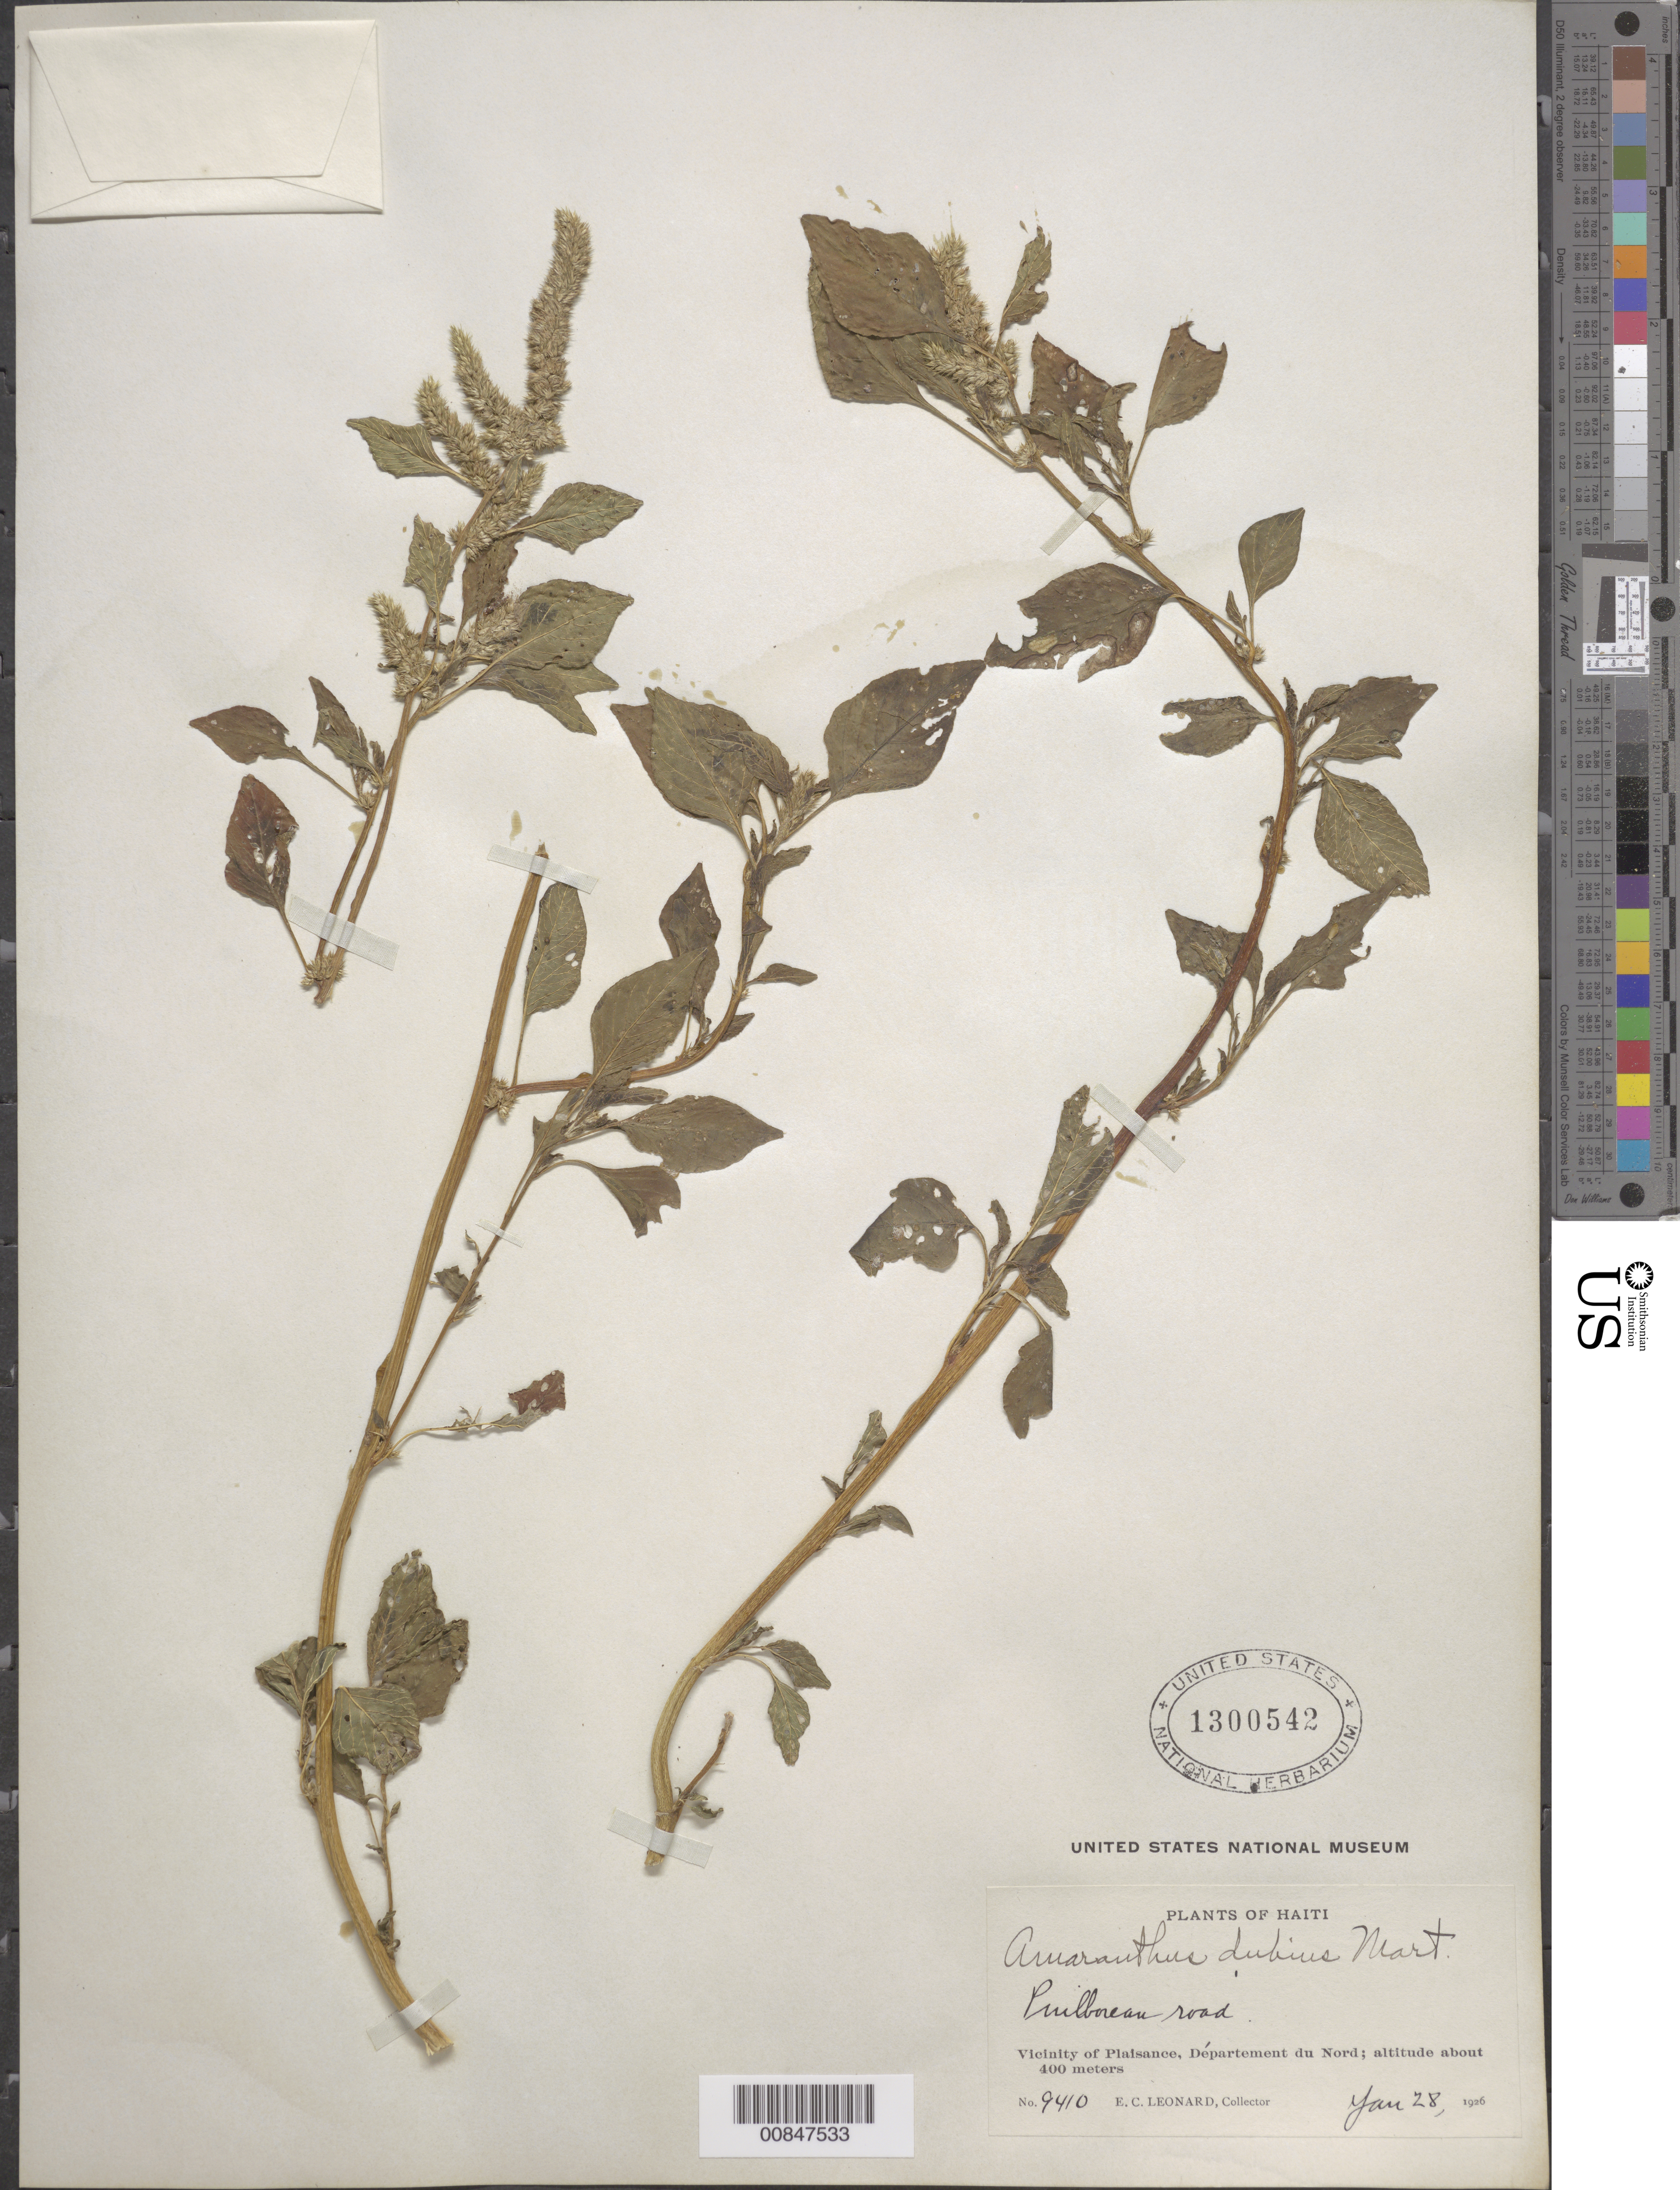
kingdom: Plantae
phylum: Tracheophyta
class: Magnoliopsida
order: Caryophyllales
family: Amaranthaceae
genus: Amaranthus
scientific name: Amaranthus dubius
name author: Mart. ex Thell.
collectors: E. C. Leonard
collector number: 9410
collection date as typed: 28 Jan 1926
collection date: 1926-01-28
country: Haiti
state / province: Nord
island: Hispaniola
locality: Vicinity of Plaisance. Puilboreau road.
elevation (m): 400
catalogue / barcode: US 1300542